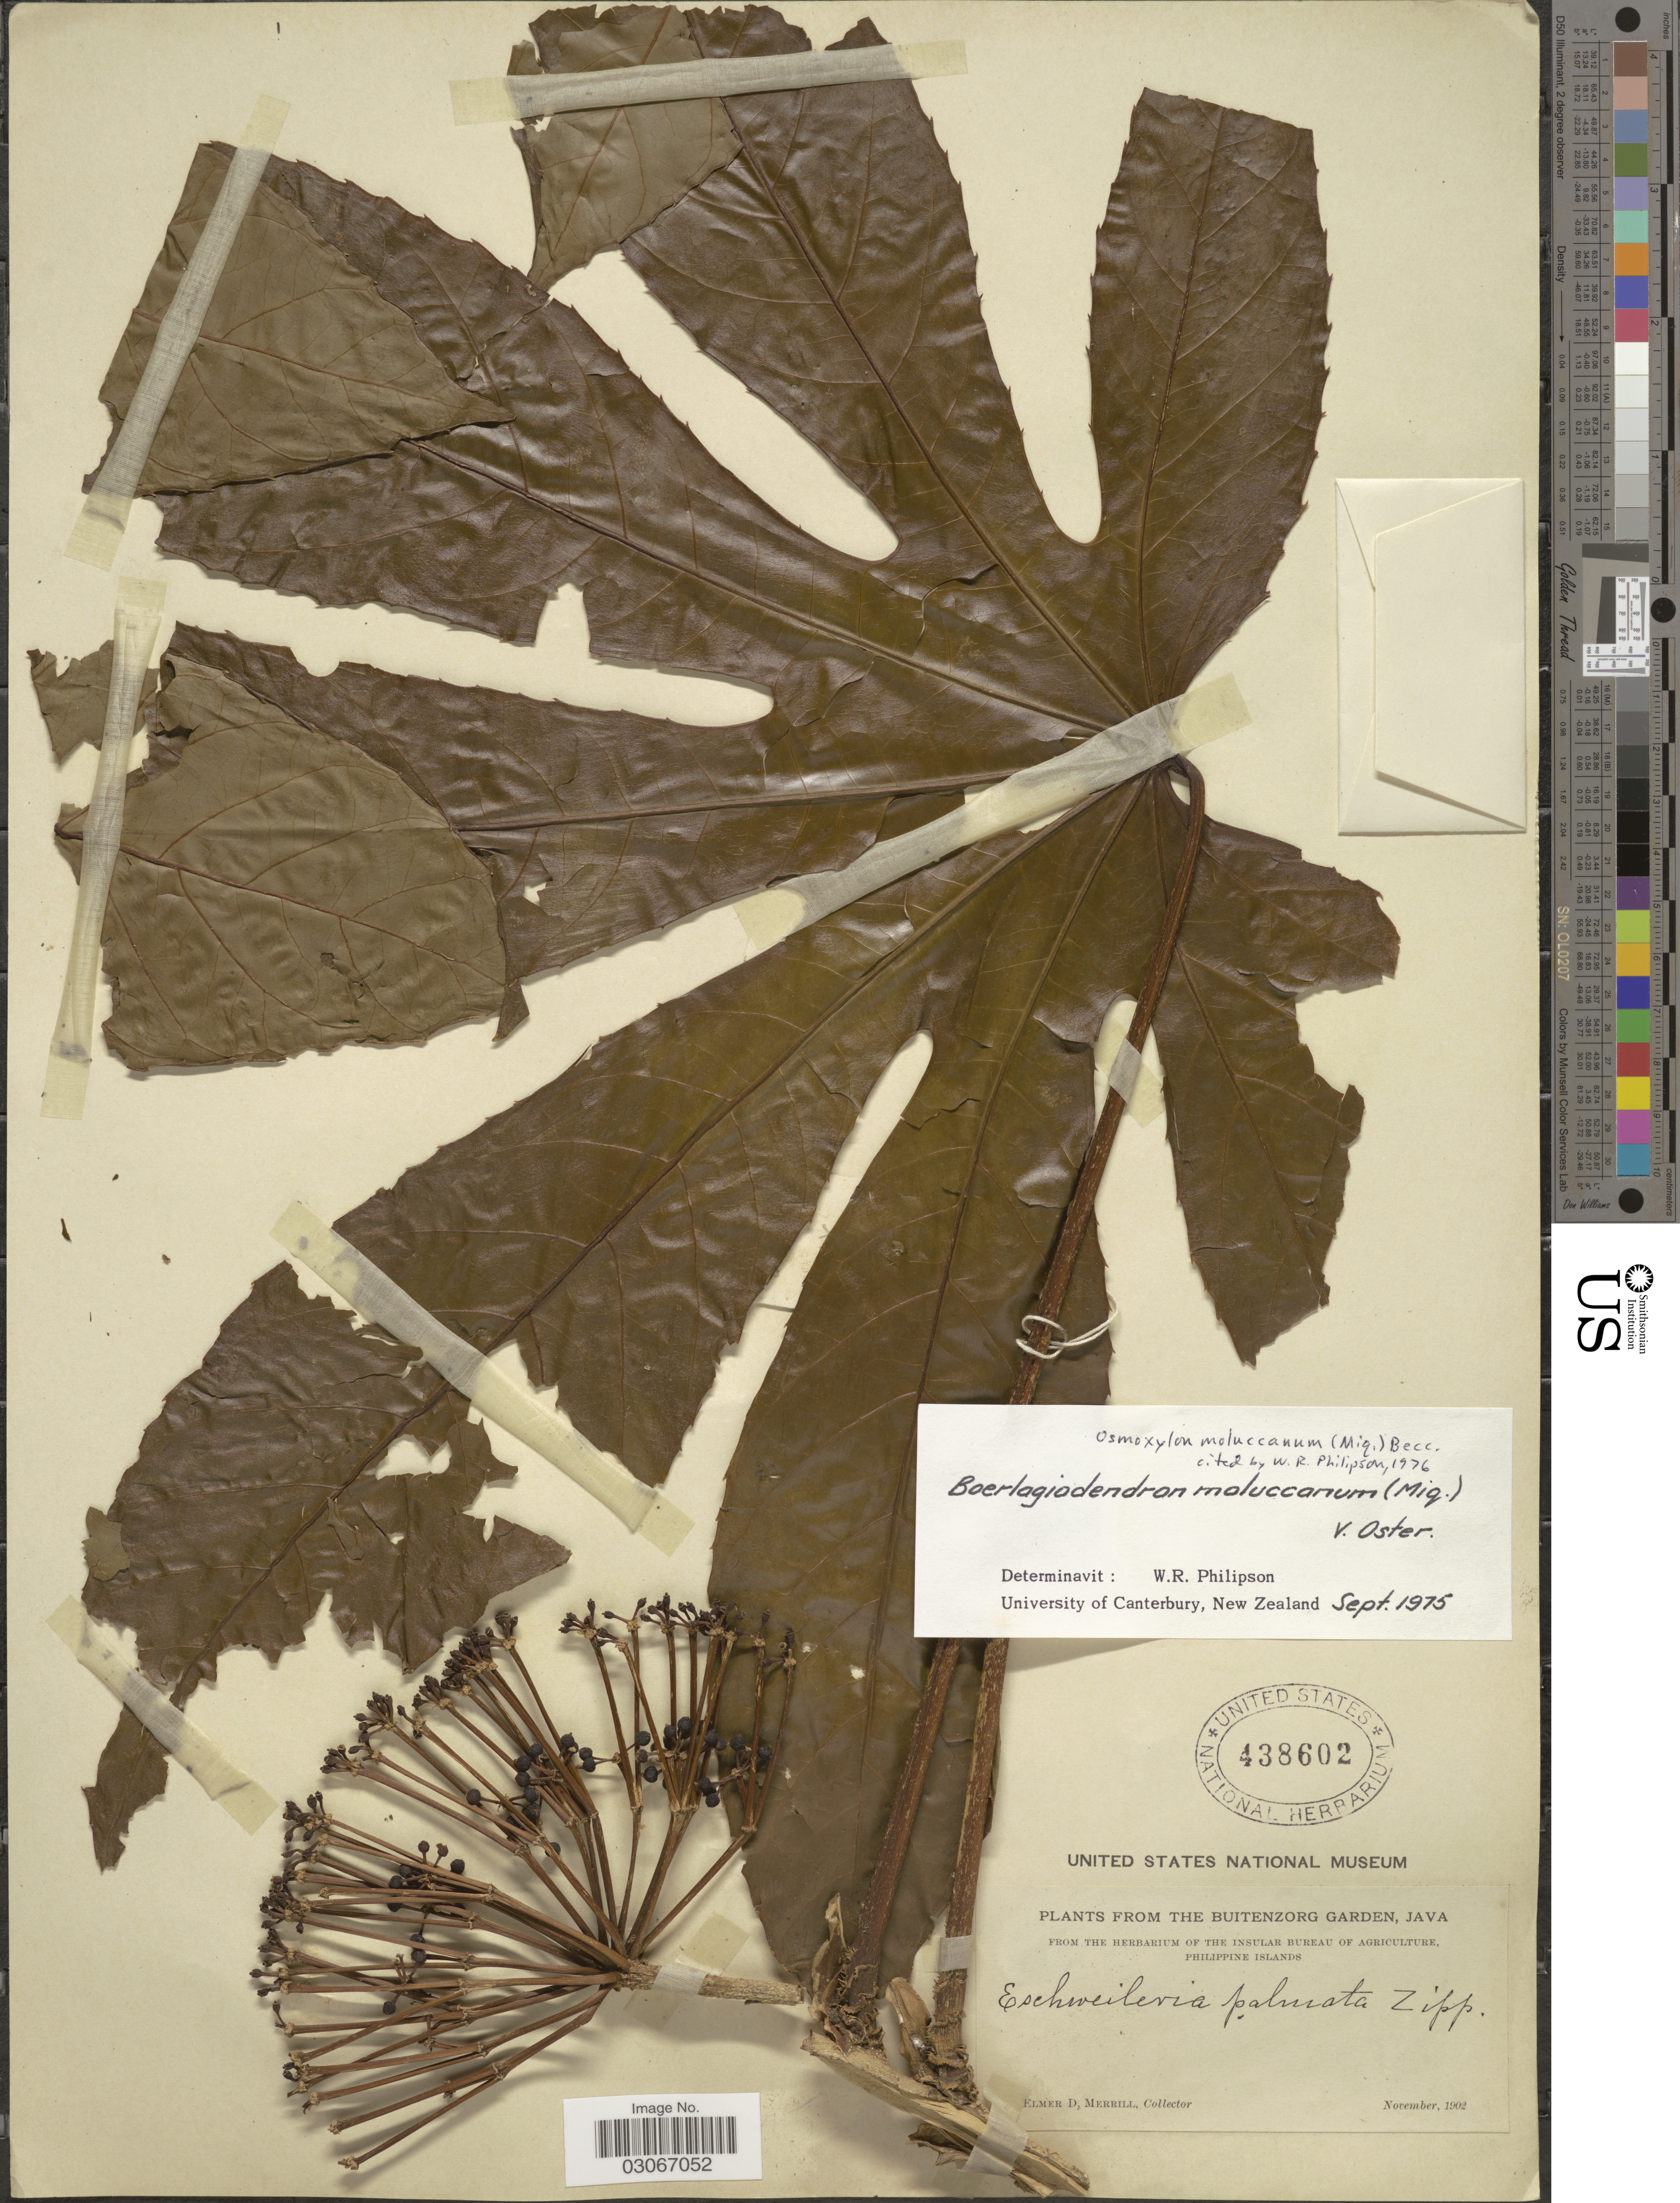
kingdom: Plantae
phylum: Tracheophyta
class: Magnoliopsida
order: Apiales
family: Araliaceae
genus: Osmoxylon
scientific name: Osmoxylon moluccanum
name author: (Miq.) Becc.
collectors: E. D. Merrill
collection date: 1902-11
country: Indonesia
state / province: Java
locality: Buitenzorg Garden.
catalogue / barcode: US 438602